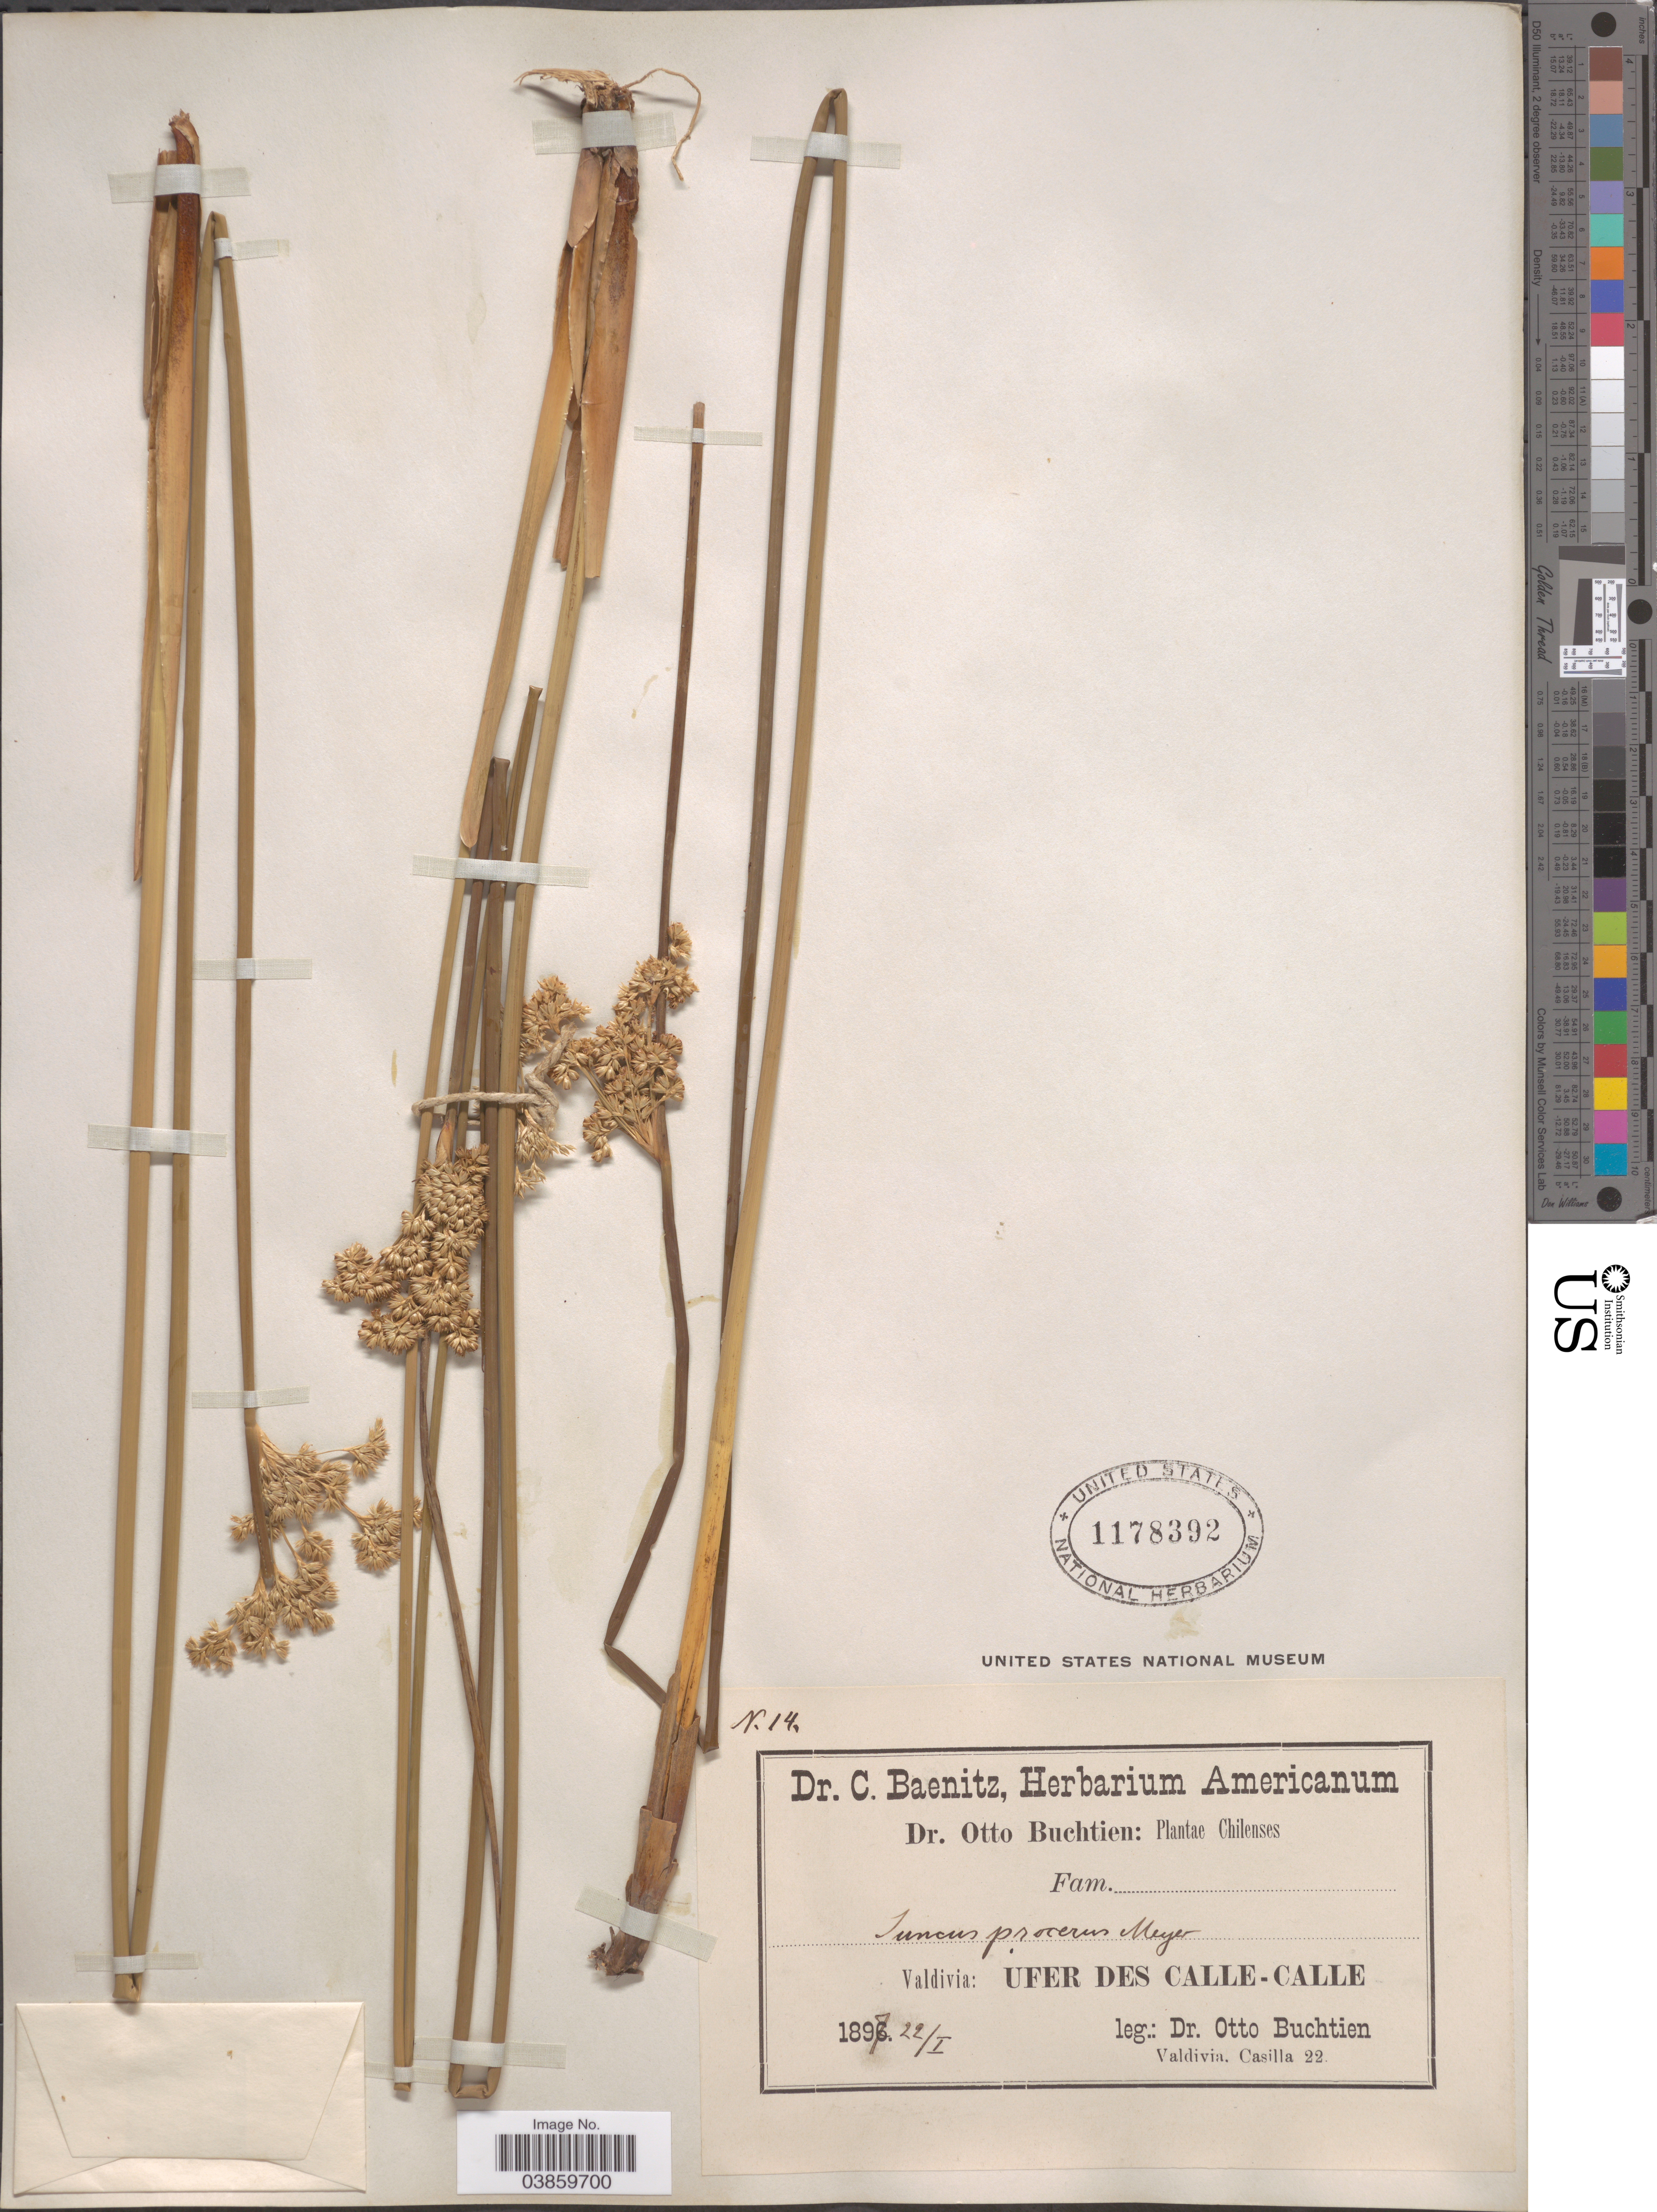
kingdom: Plantae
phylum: Tracheophyta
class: Liliopsida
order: Poales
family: Juncaceae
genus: Juncus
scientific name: Juncus procerus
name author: E. Mey.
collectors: O. Buchtien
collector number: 14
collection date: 1897-01-22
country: Chile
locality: Valdivia: Ufer des Calle-Calle.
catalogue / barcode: US 1178392